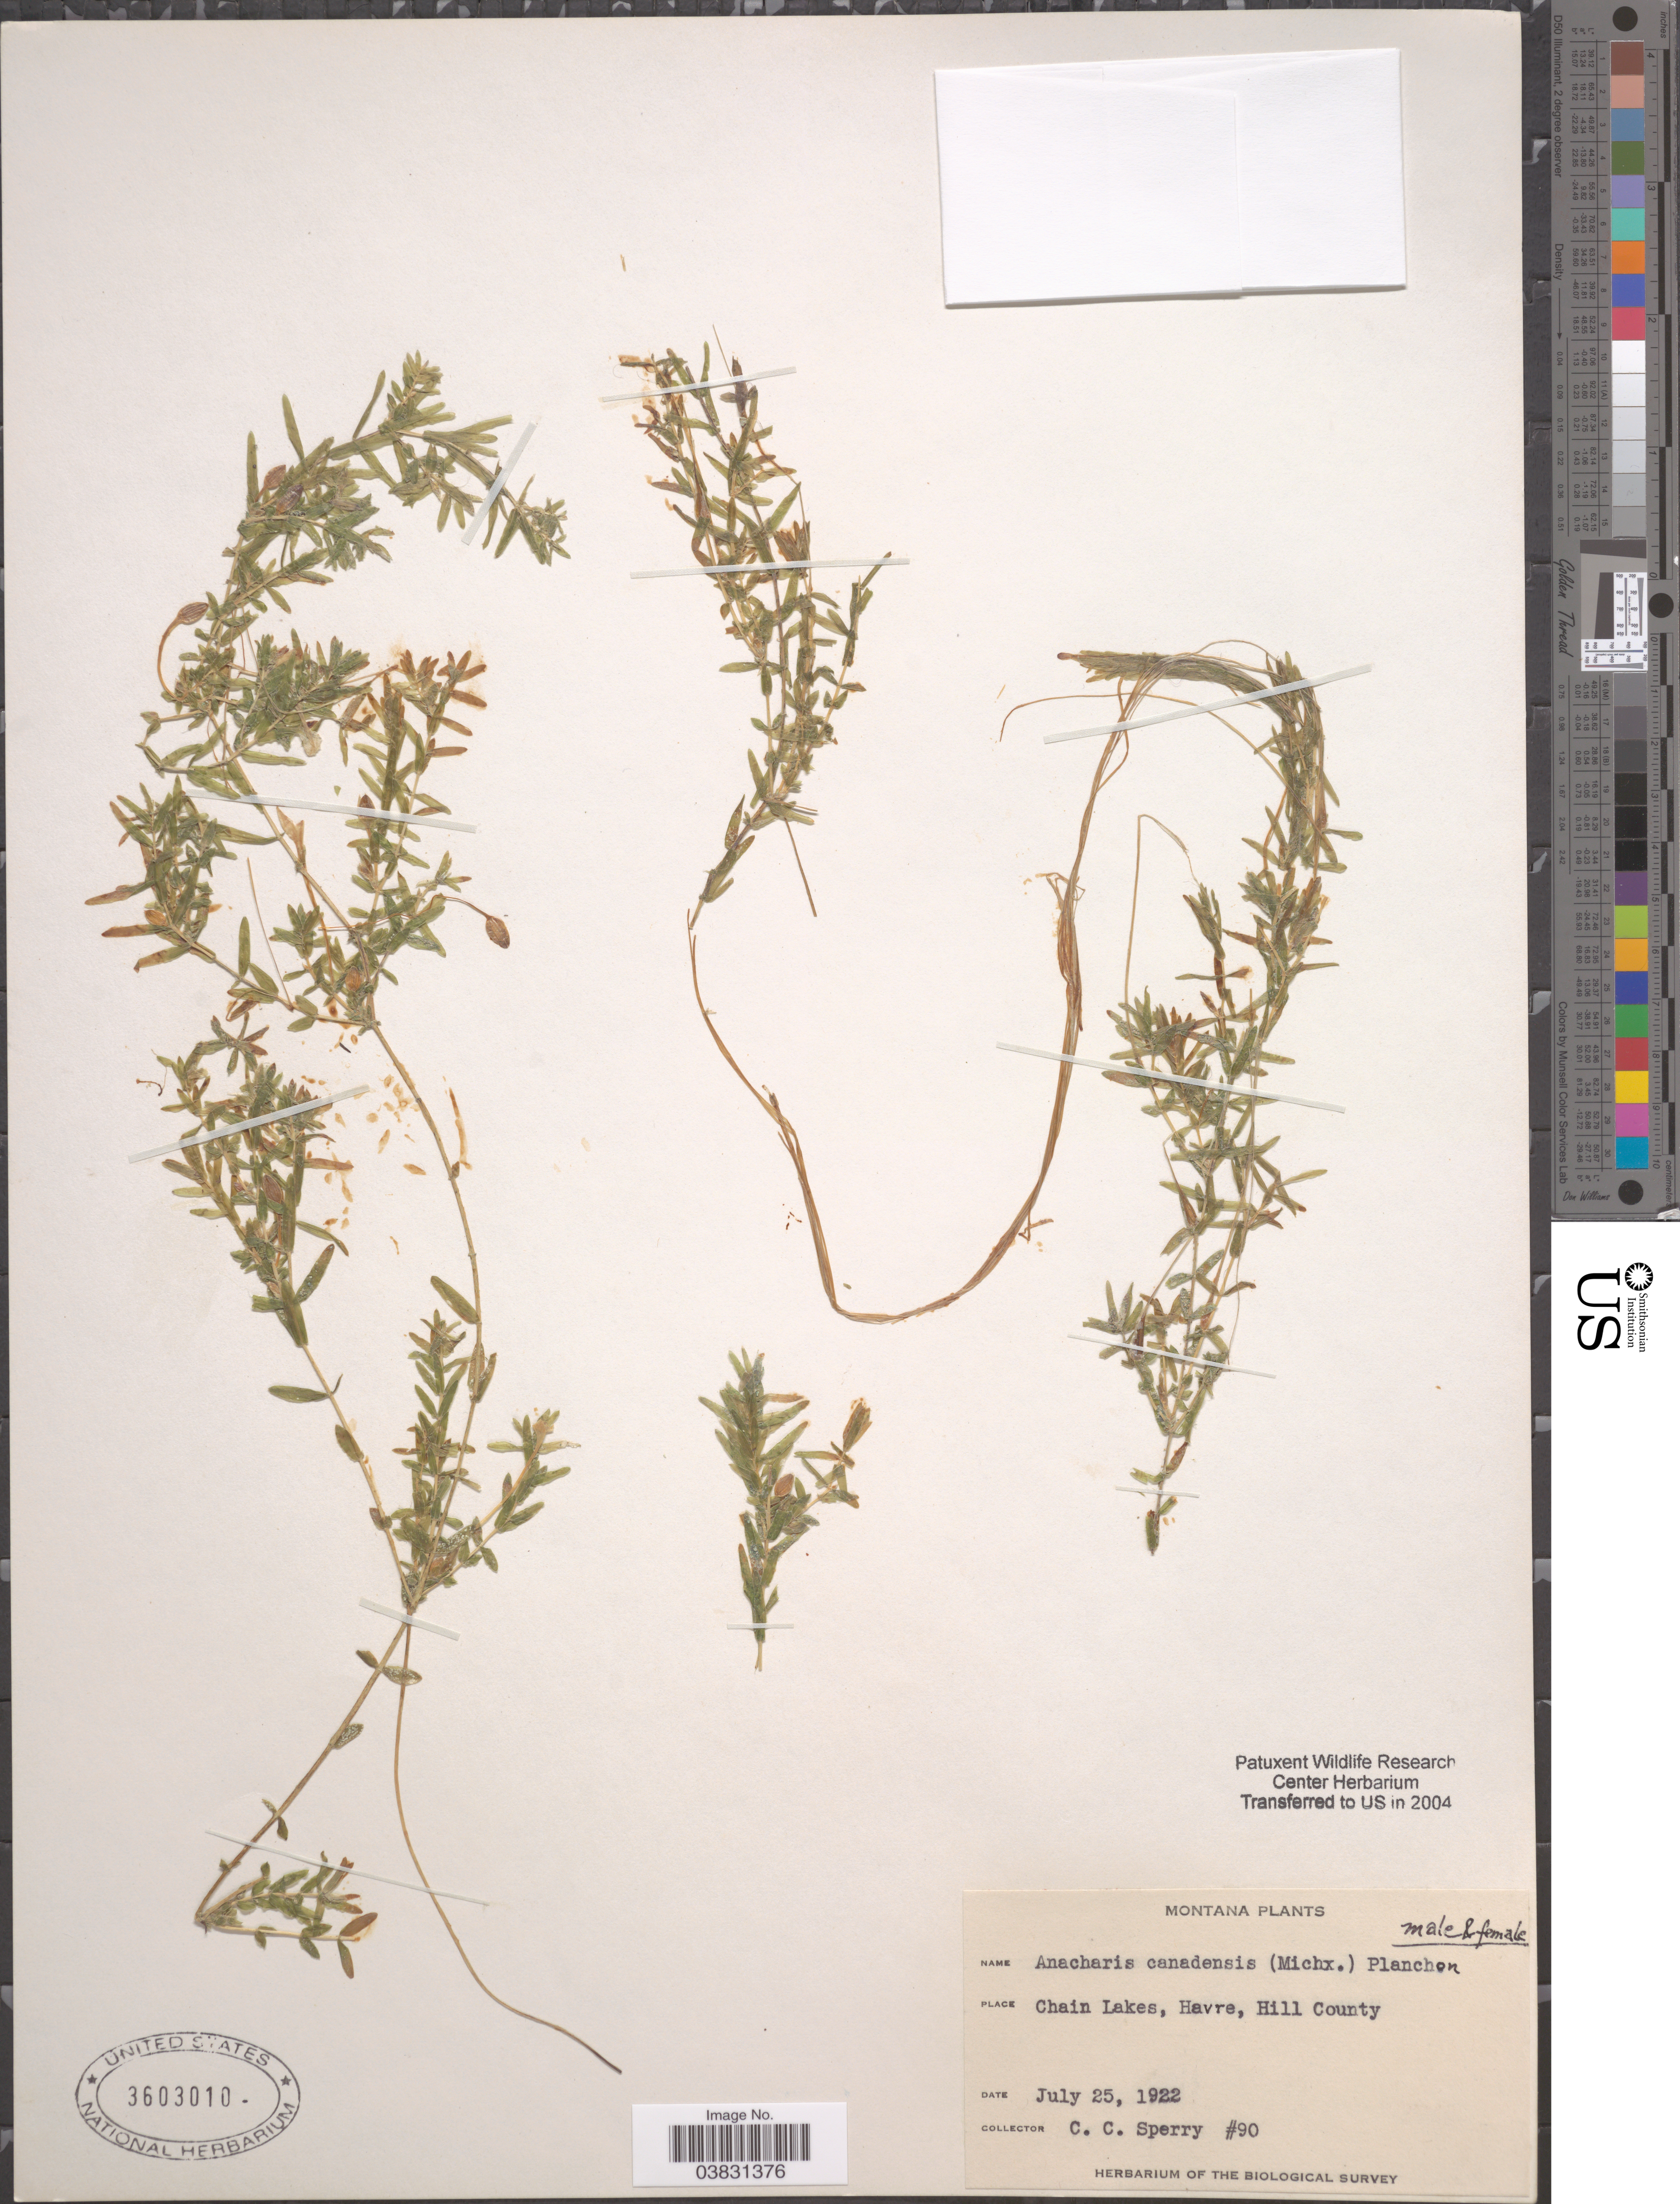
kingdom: Plantae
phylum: Tracheophyta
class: Liliopsida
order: Alismatales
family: Hydrocharitaceae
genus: Elodea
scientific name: Elodea canadensis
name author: Michx.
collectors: C. C. Sperry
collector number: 90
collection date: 1922-07-25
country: United States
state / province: Montana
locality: Chain Lakes, Havre, Hill County.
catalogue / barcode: US 3603010